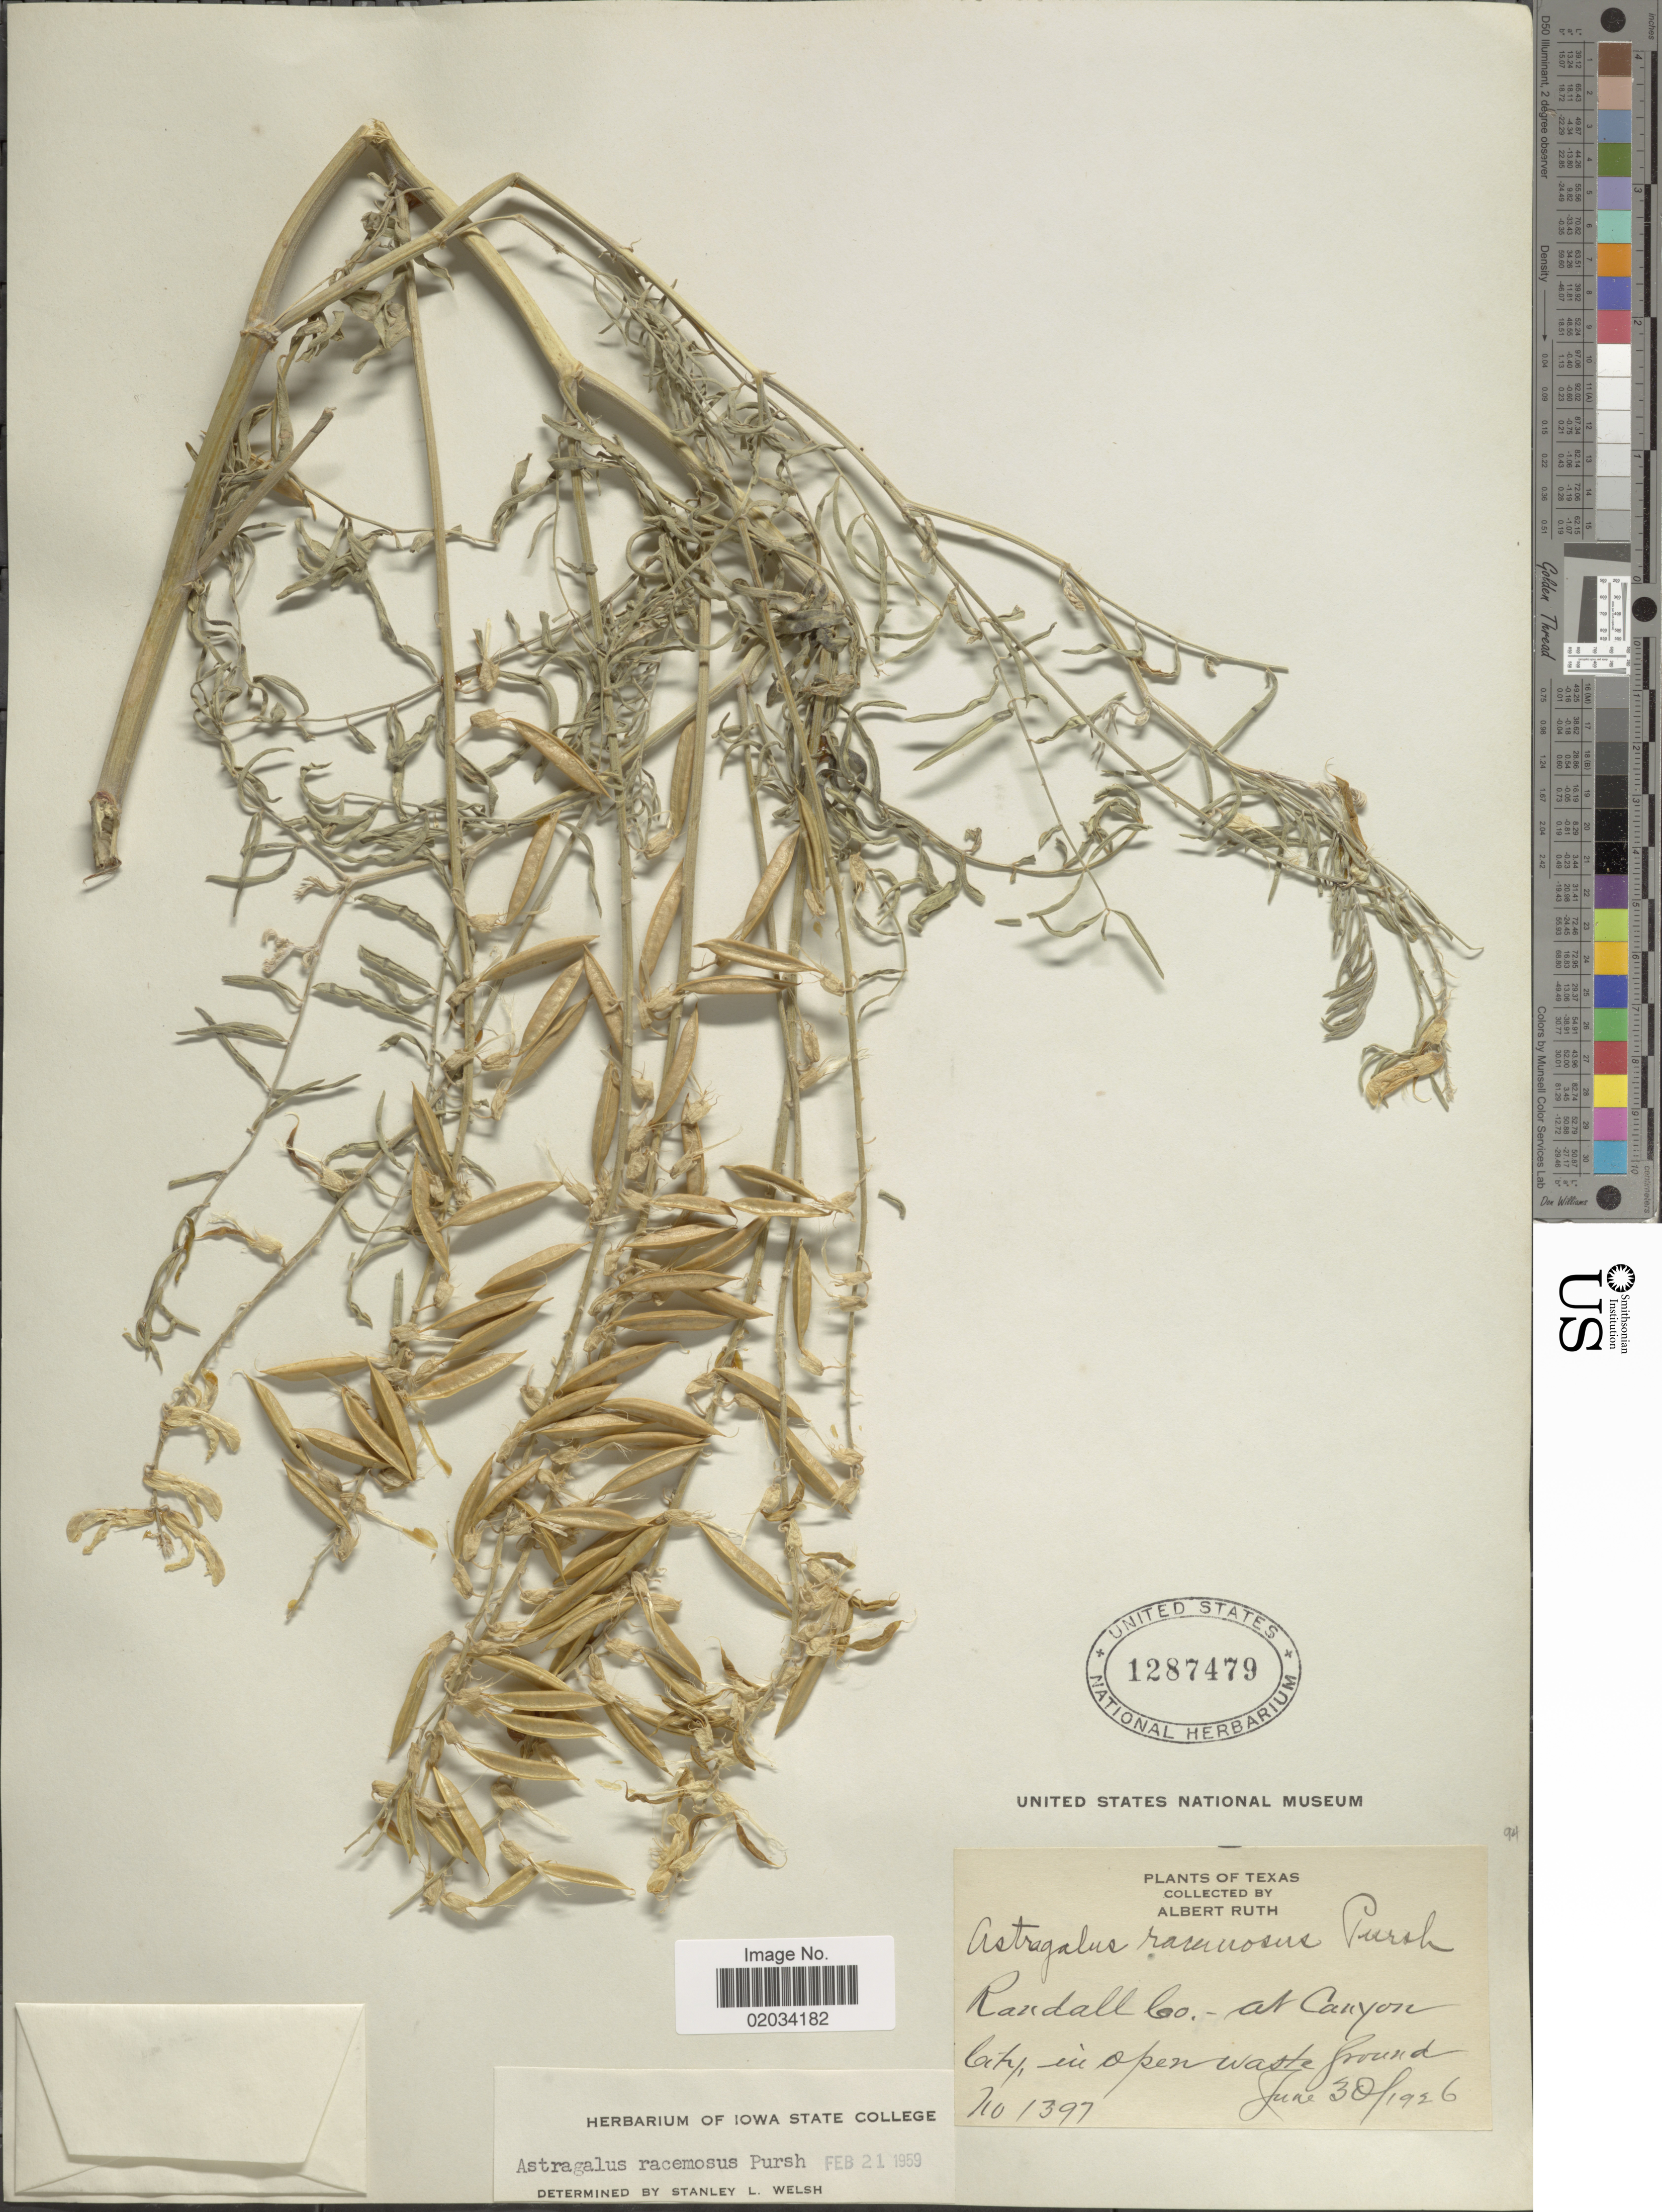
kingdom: Plantae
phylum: Tracheophyta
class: Magnoliopsida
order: Fabales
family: Fabaceae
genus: Astragalus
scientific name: Astragalus racemosus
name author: Pursh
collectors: A. Ruth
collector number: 1397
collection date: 1926-06-30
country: United States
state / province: Texas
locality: Randall Co., at Canyon City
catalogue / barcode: US 1287479